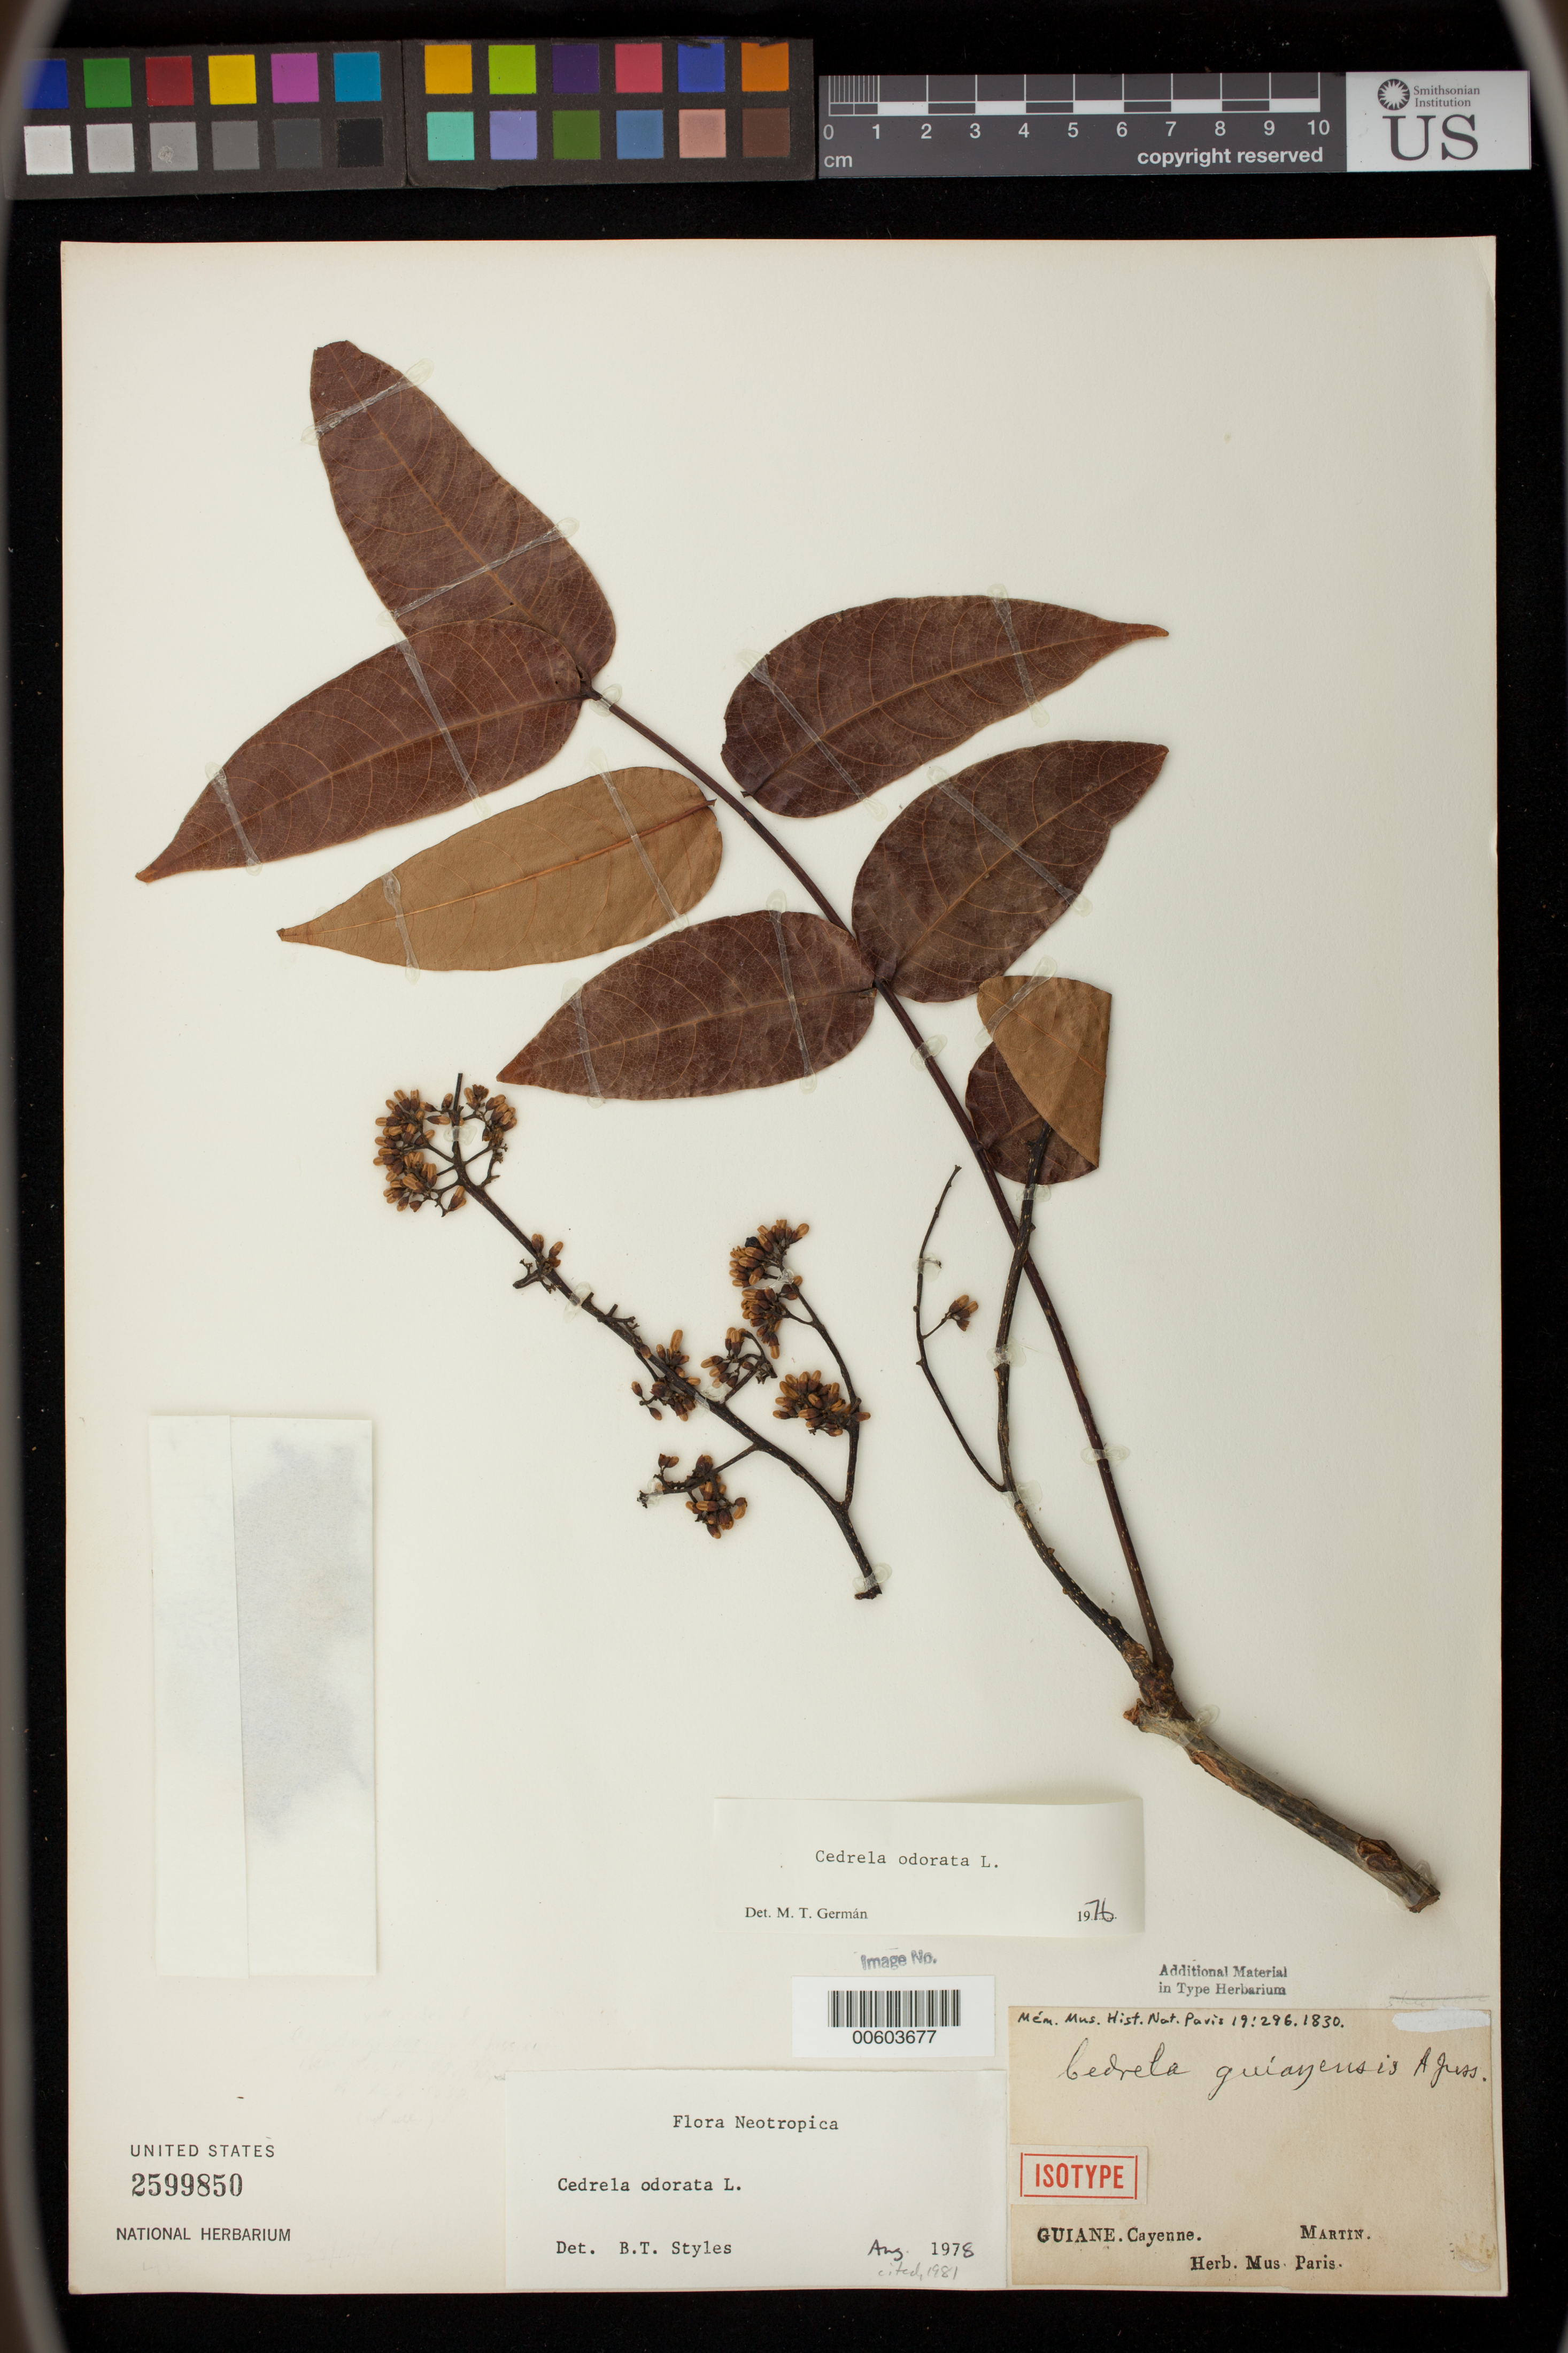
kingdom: Plantae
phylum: Tracheophyta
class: Magnoliopsida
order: Sapindales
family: Meliaceae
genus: Cedrela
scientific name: Cedrela guianensis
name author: A. Juss.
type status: Isotype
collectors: Martin, --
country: French Guiana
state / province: Cayenne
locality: Cayenne.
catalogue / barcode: US 2599850